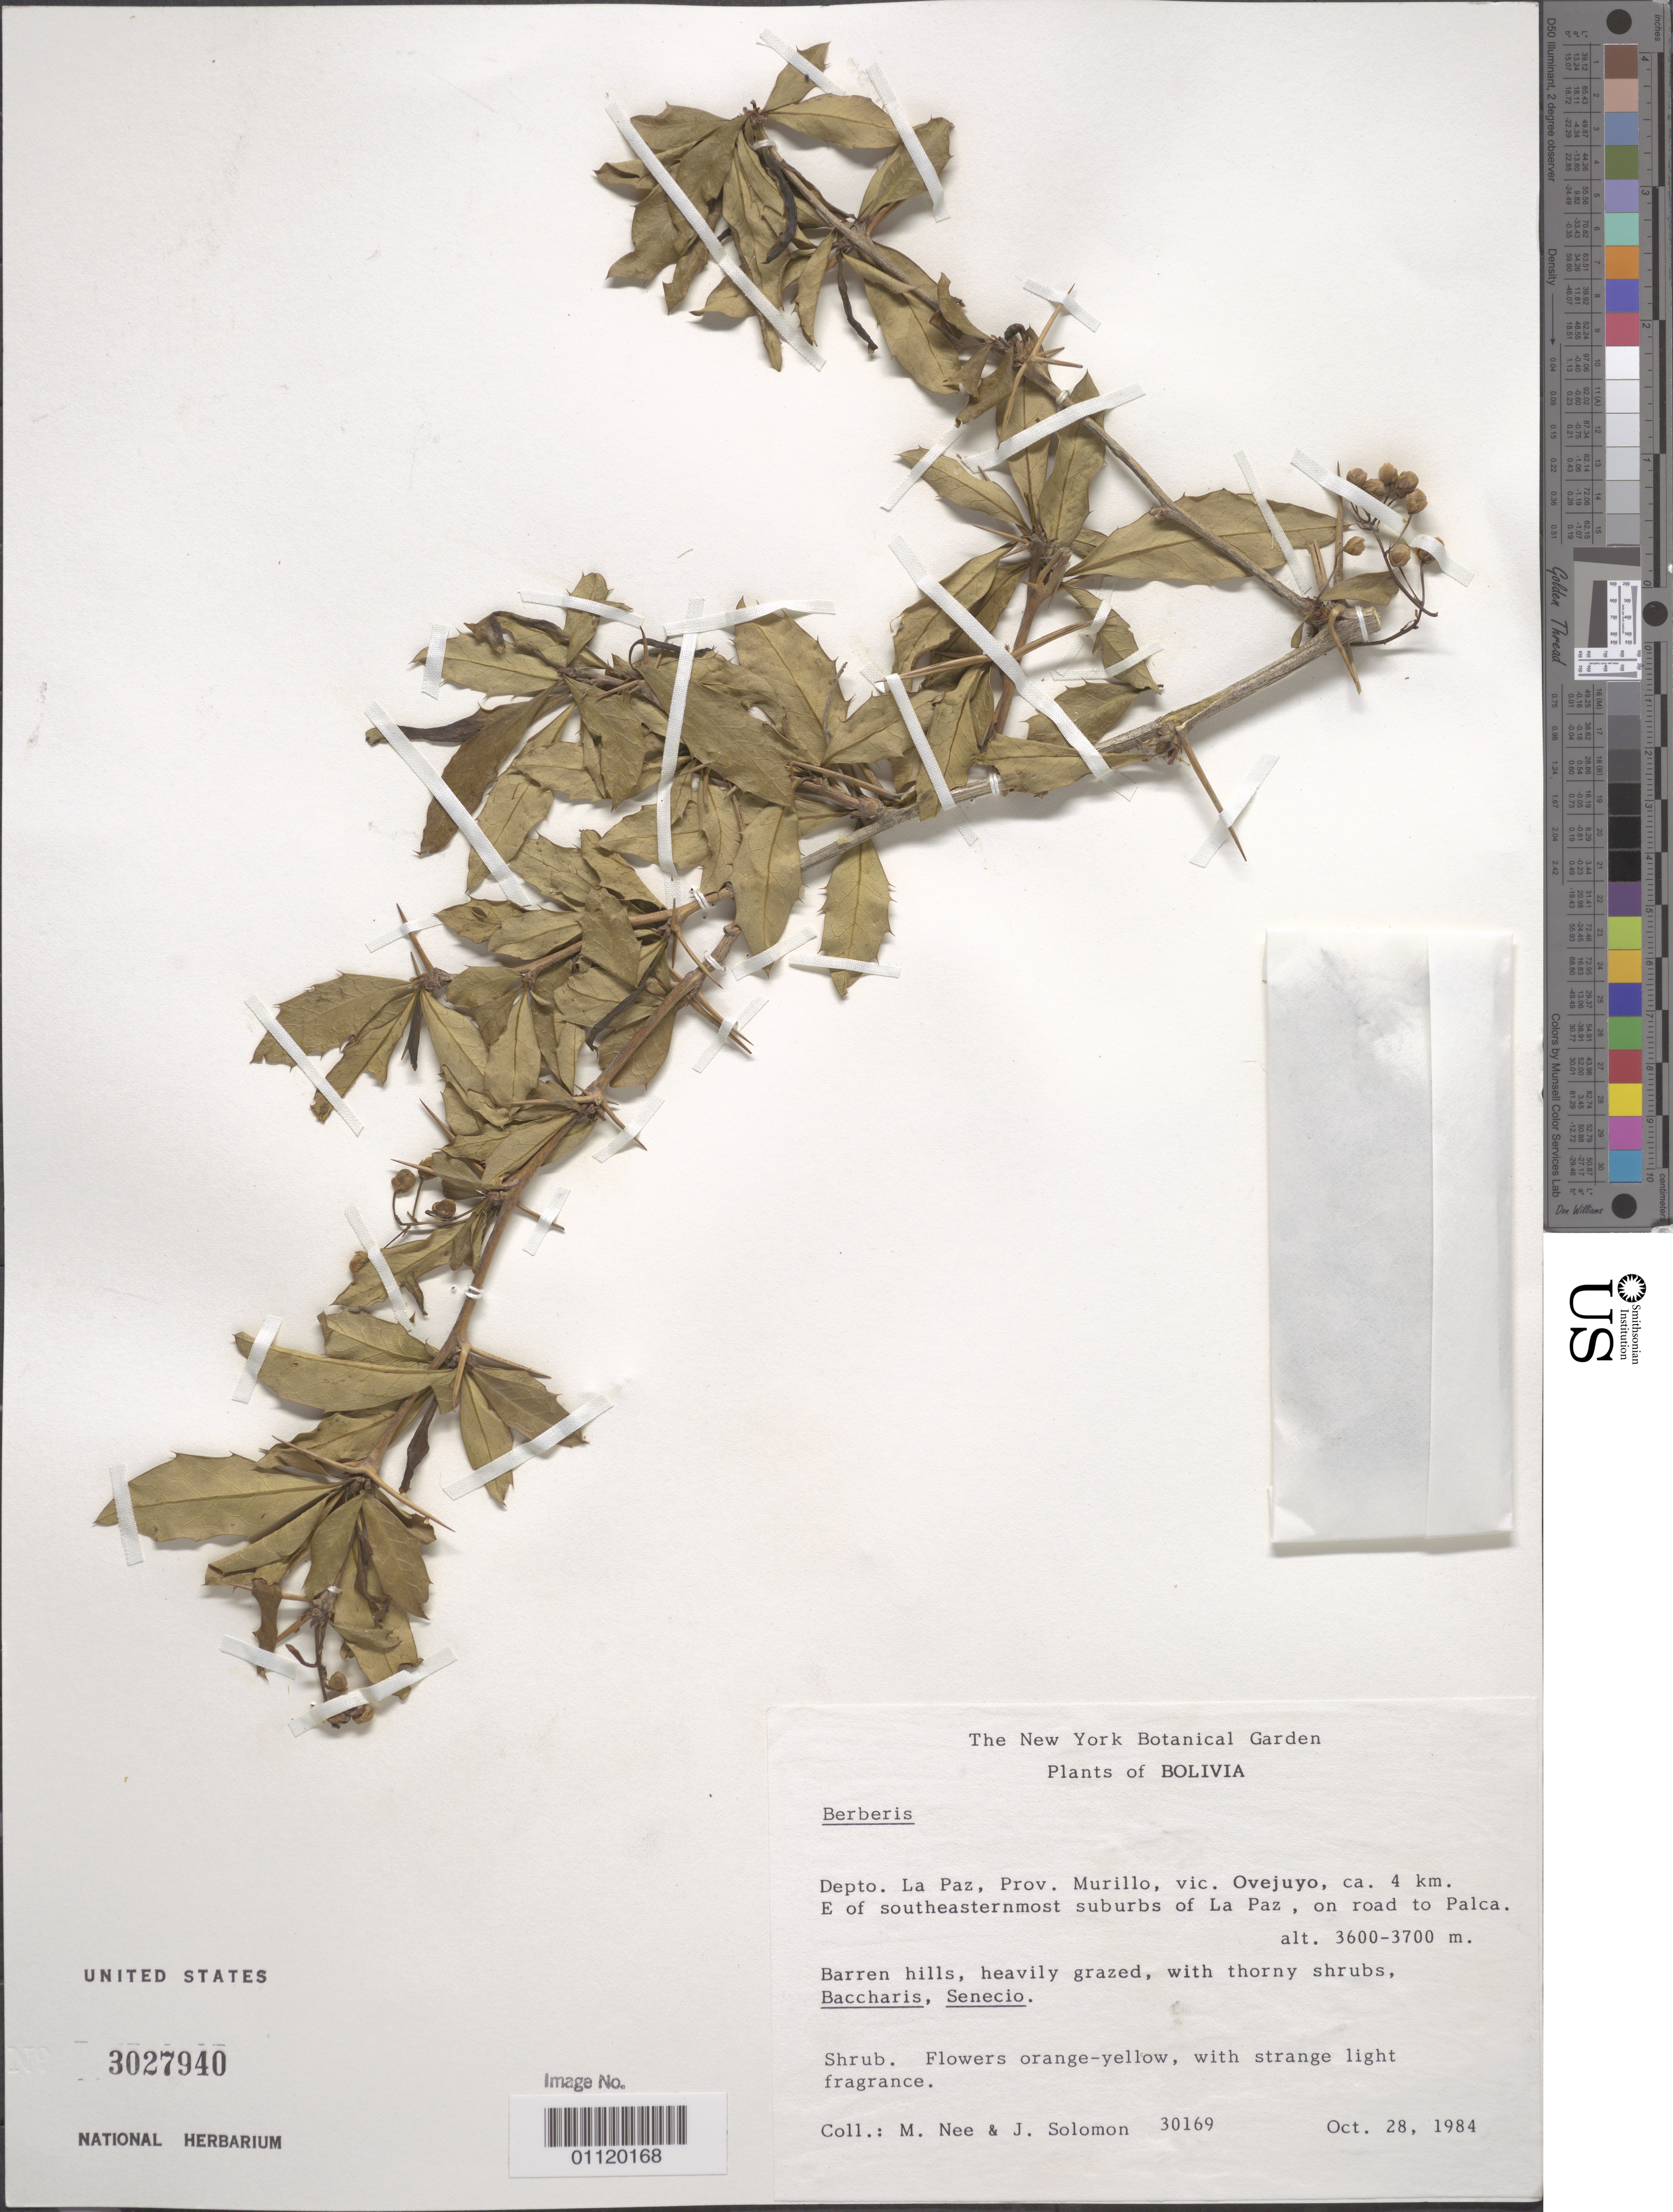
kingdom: Plantae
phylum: Tracheophyta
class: Magnoliopsida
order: Ranunculales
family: Berberidaceae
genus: Berberis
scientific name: Berberis sp.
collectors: M. Nee & J. C. Solomon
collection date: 1984-10-28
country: Bolivia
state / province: La Paz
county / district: Murillo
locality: Vicinity of Ovejuyo, ca. 4 km E of southeasternmost suburbs of La Paz, on road to Palca.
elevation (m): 3600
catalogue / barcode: US 3027940